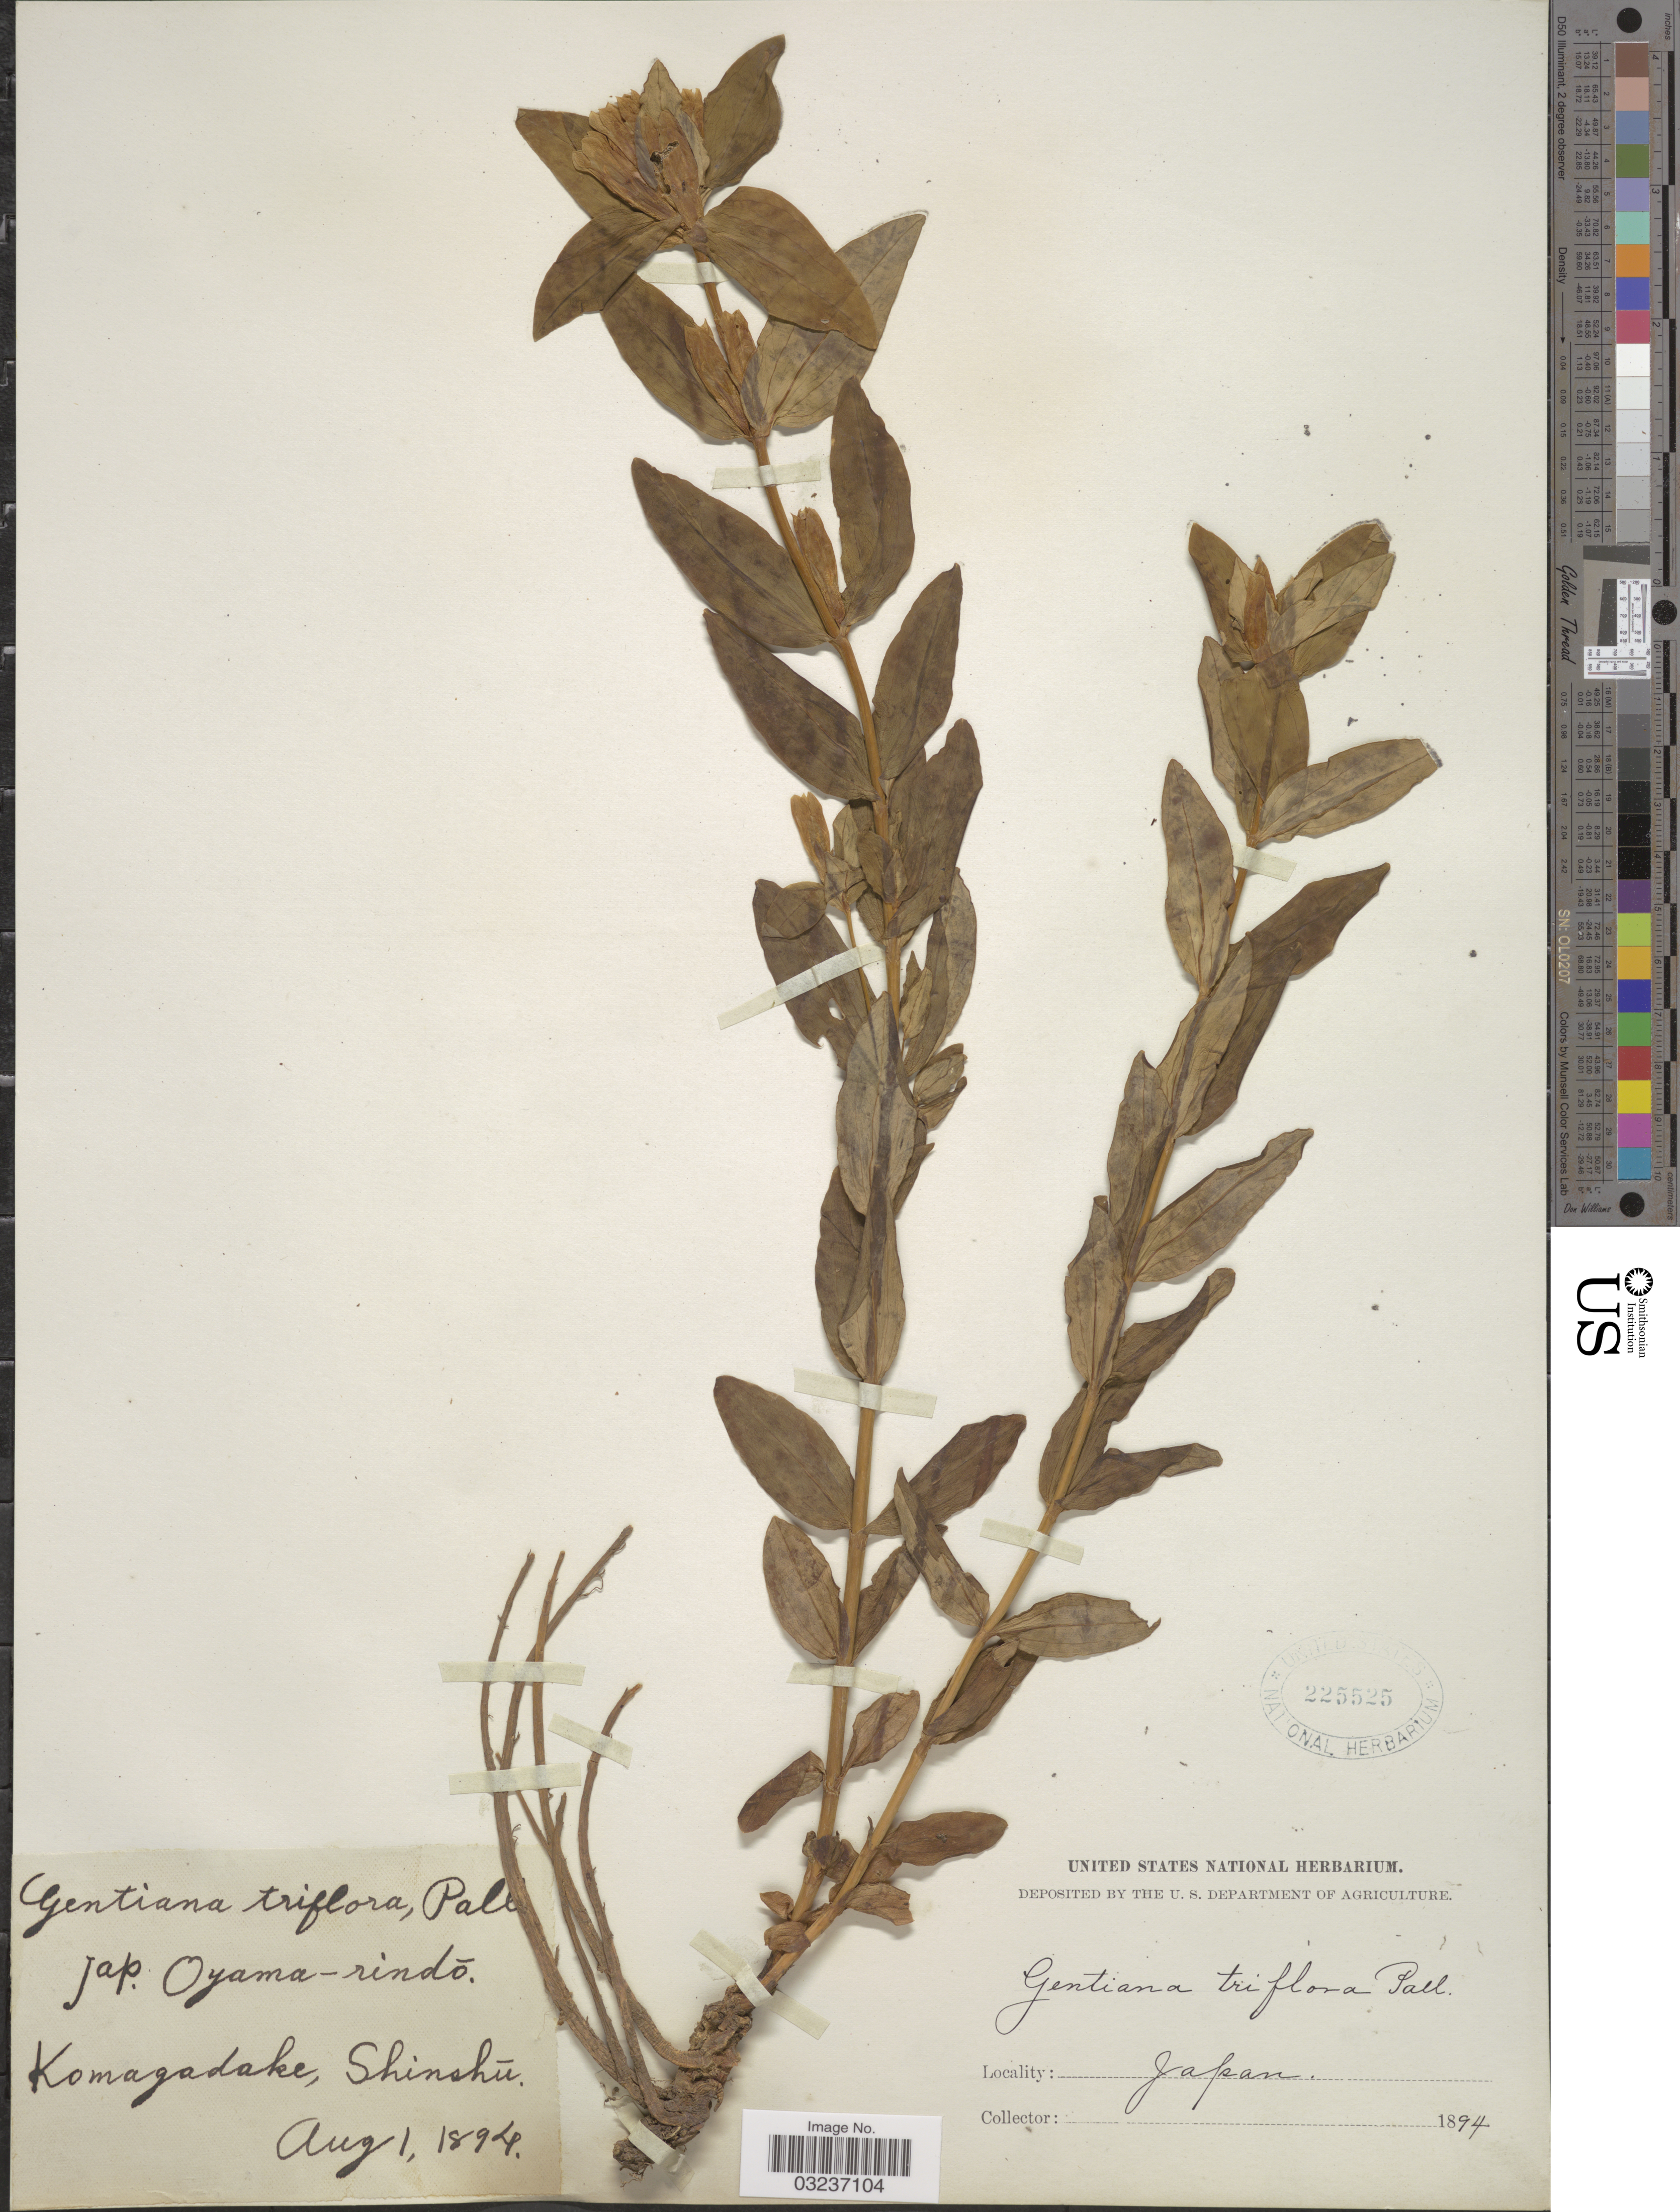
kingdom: Plantae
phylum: Tracheophyta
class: Magnoliopsida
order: Gentianales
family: Gentianaceae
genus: Gentiana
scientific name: Gentiana triflora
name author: Pall.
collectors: ex herb. United States National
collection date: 1894-08-01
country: Japan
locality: Komagadake, Shinshū.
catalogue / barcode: US 225525